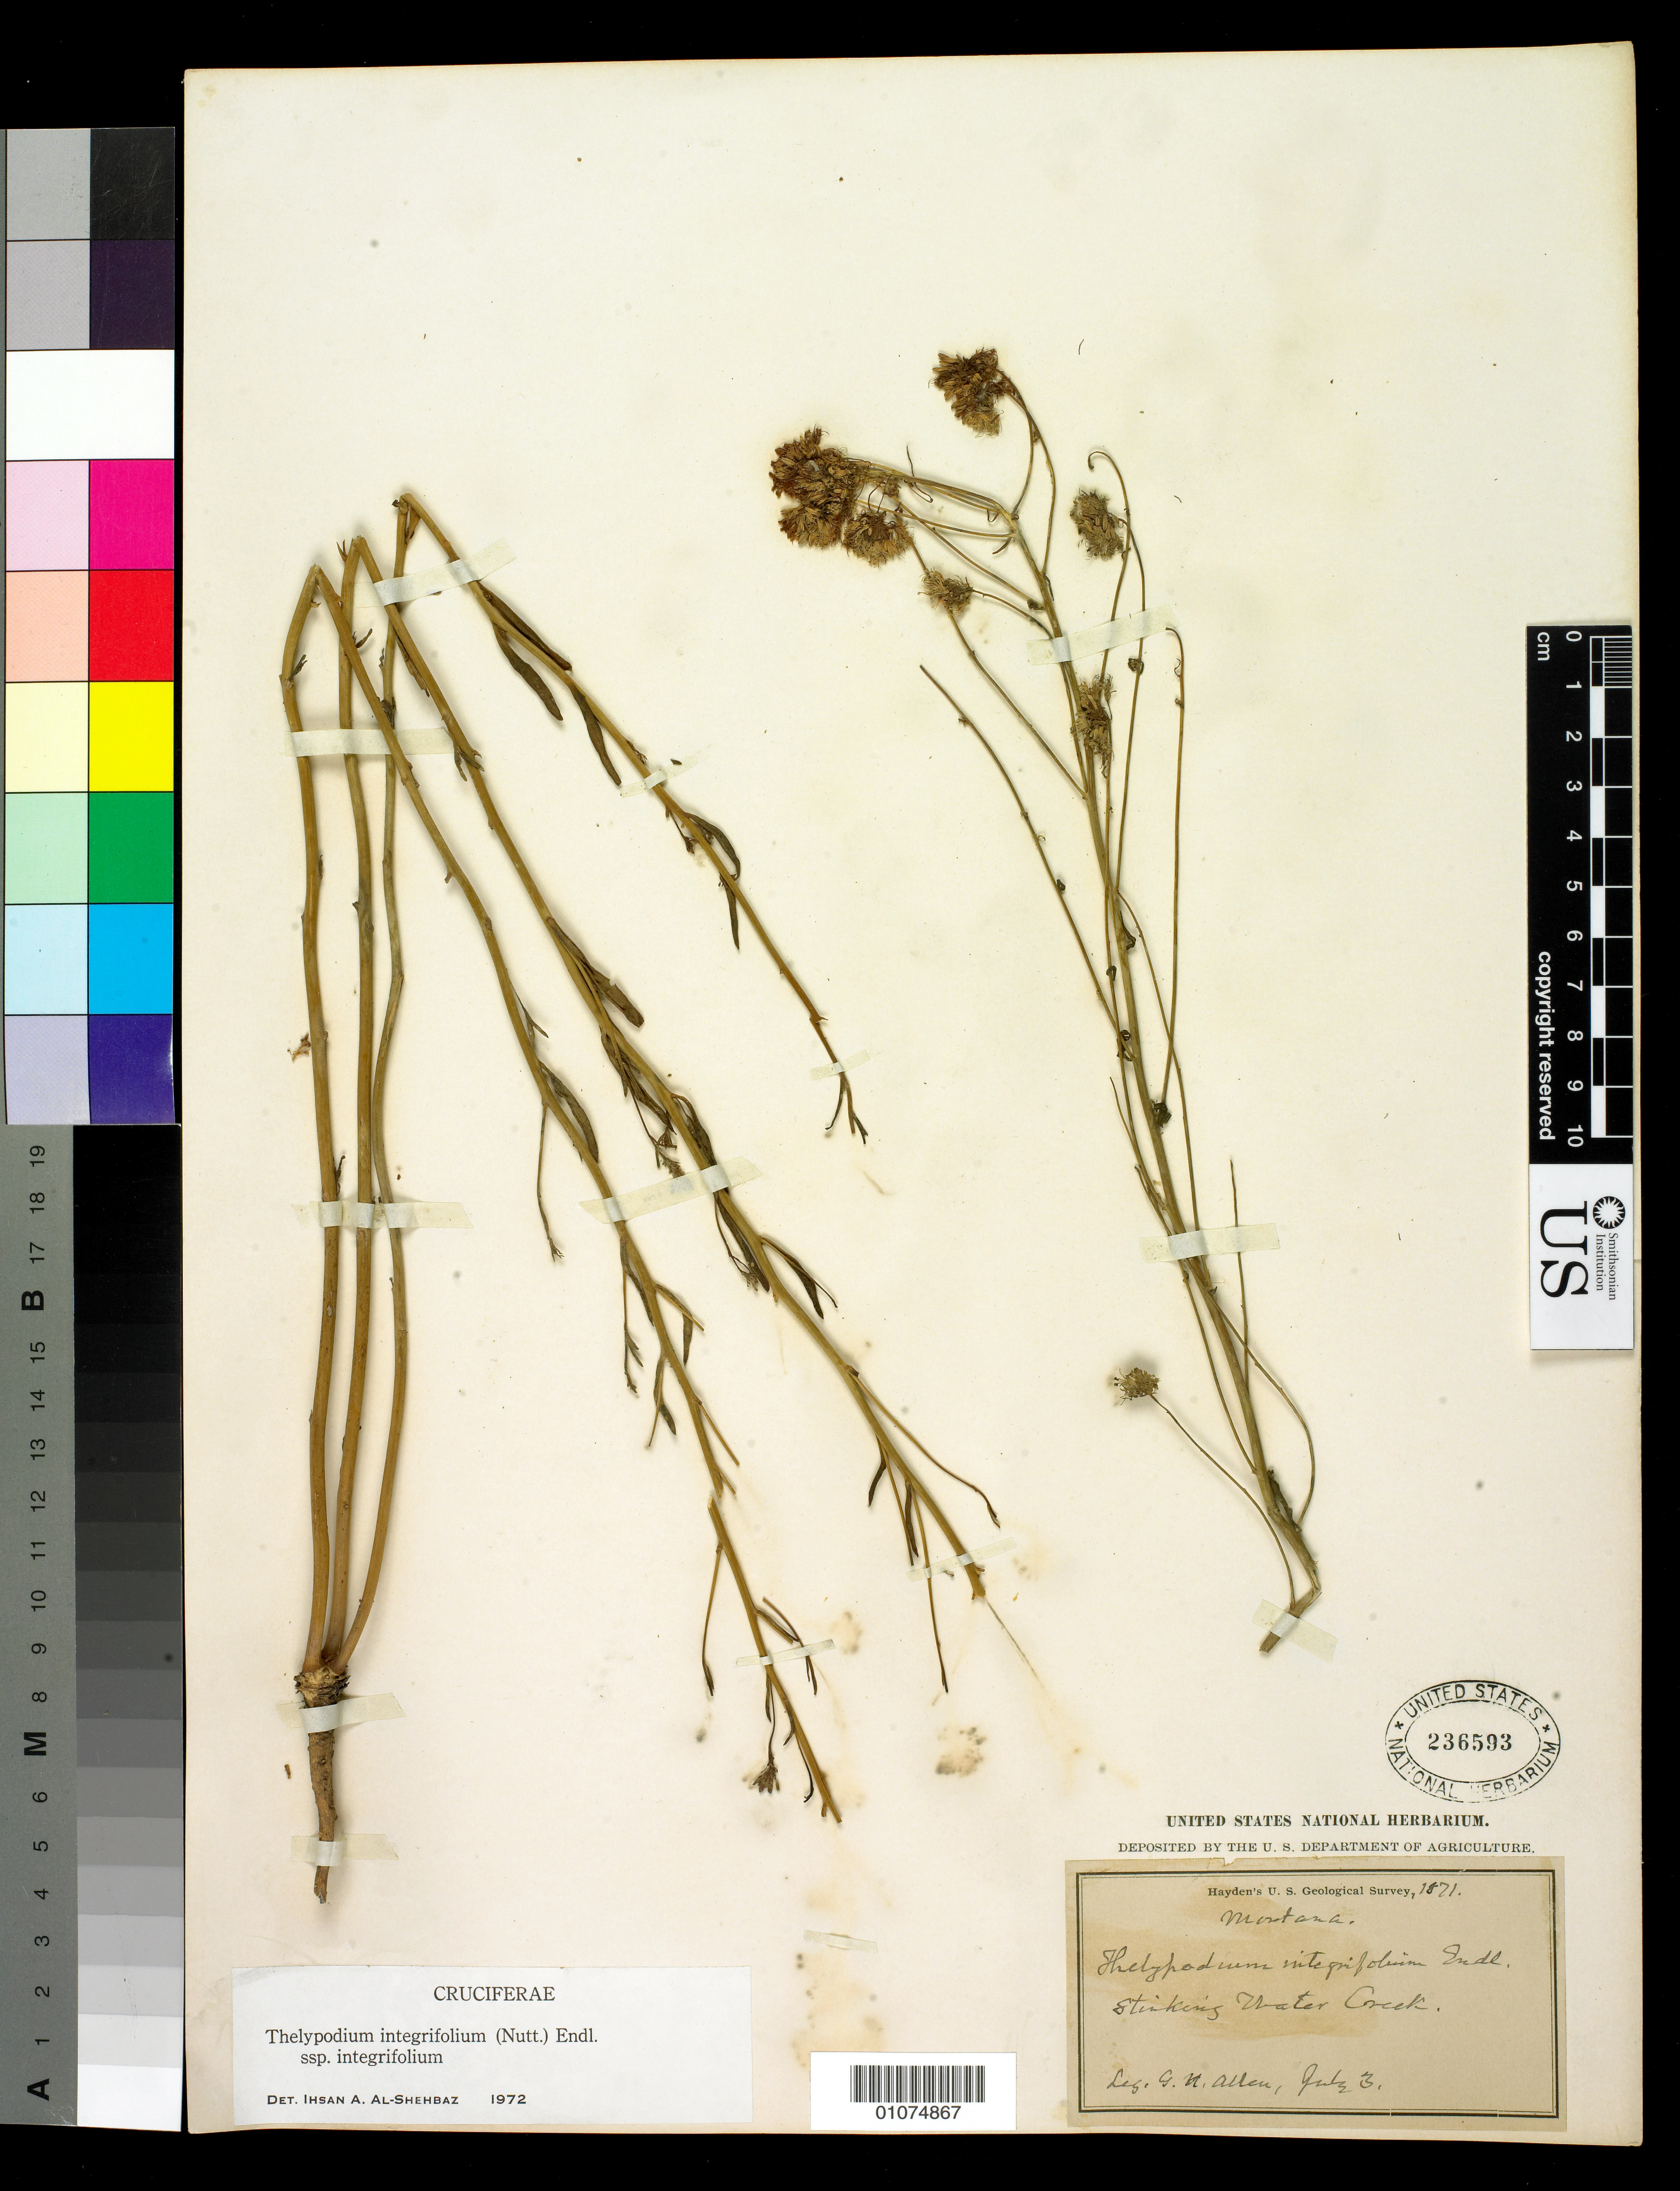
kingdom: Plantae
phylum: Tracheophyta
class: Magnoliopsida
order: Brassicales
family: Brassicaceae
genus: Thelypodium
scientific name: Thelypodium integrifolium subsp. integrifolium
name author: (Nutt.) Endl.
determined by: Al-Shehbaz, I. A., (MO), Missouri Botanical Garden (UNITED STATES)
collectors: G. N. Allen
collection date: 1871-07-03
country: United States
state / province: Montana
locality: Stiking Water Creek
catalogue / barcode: US 236593